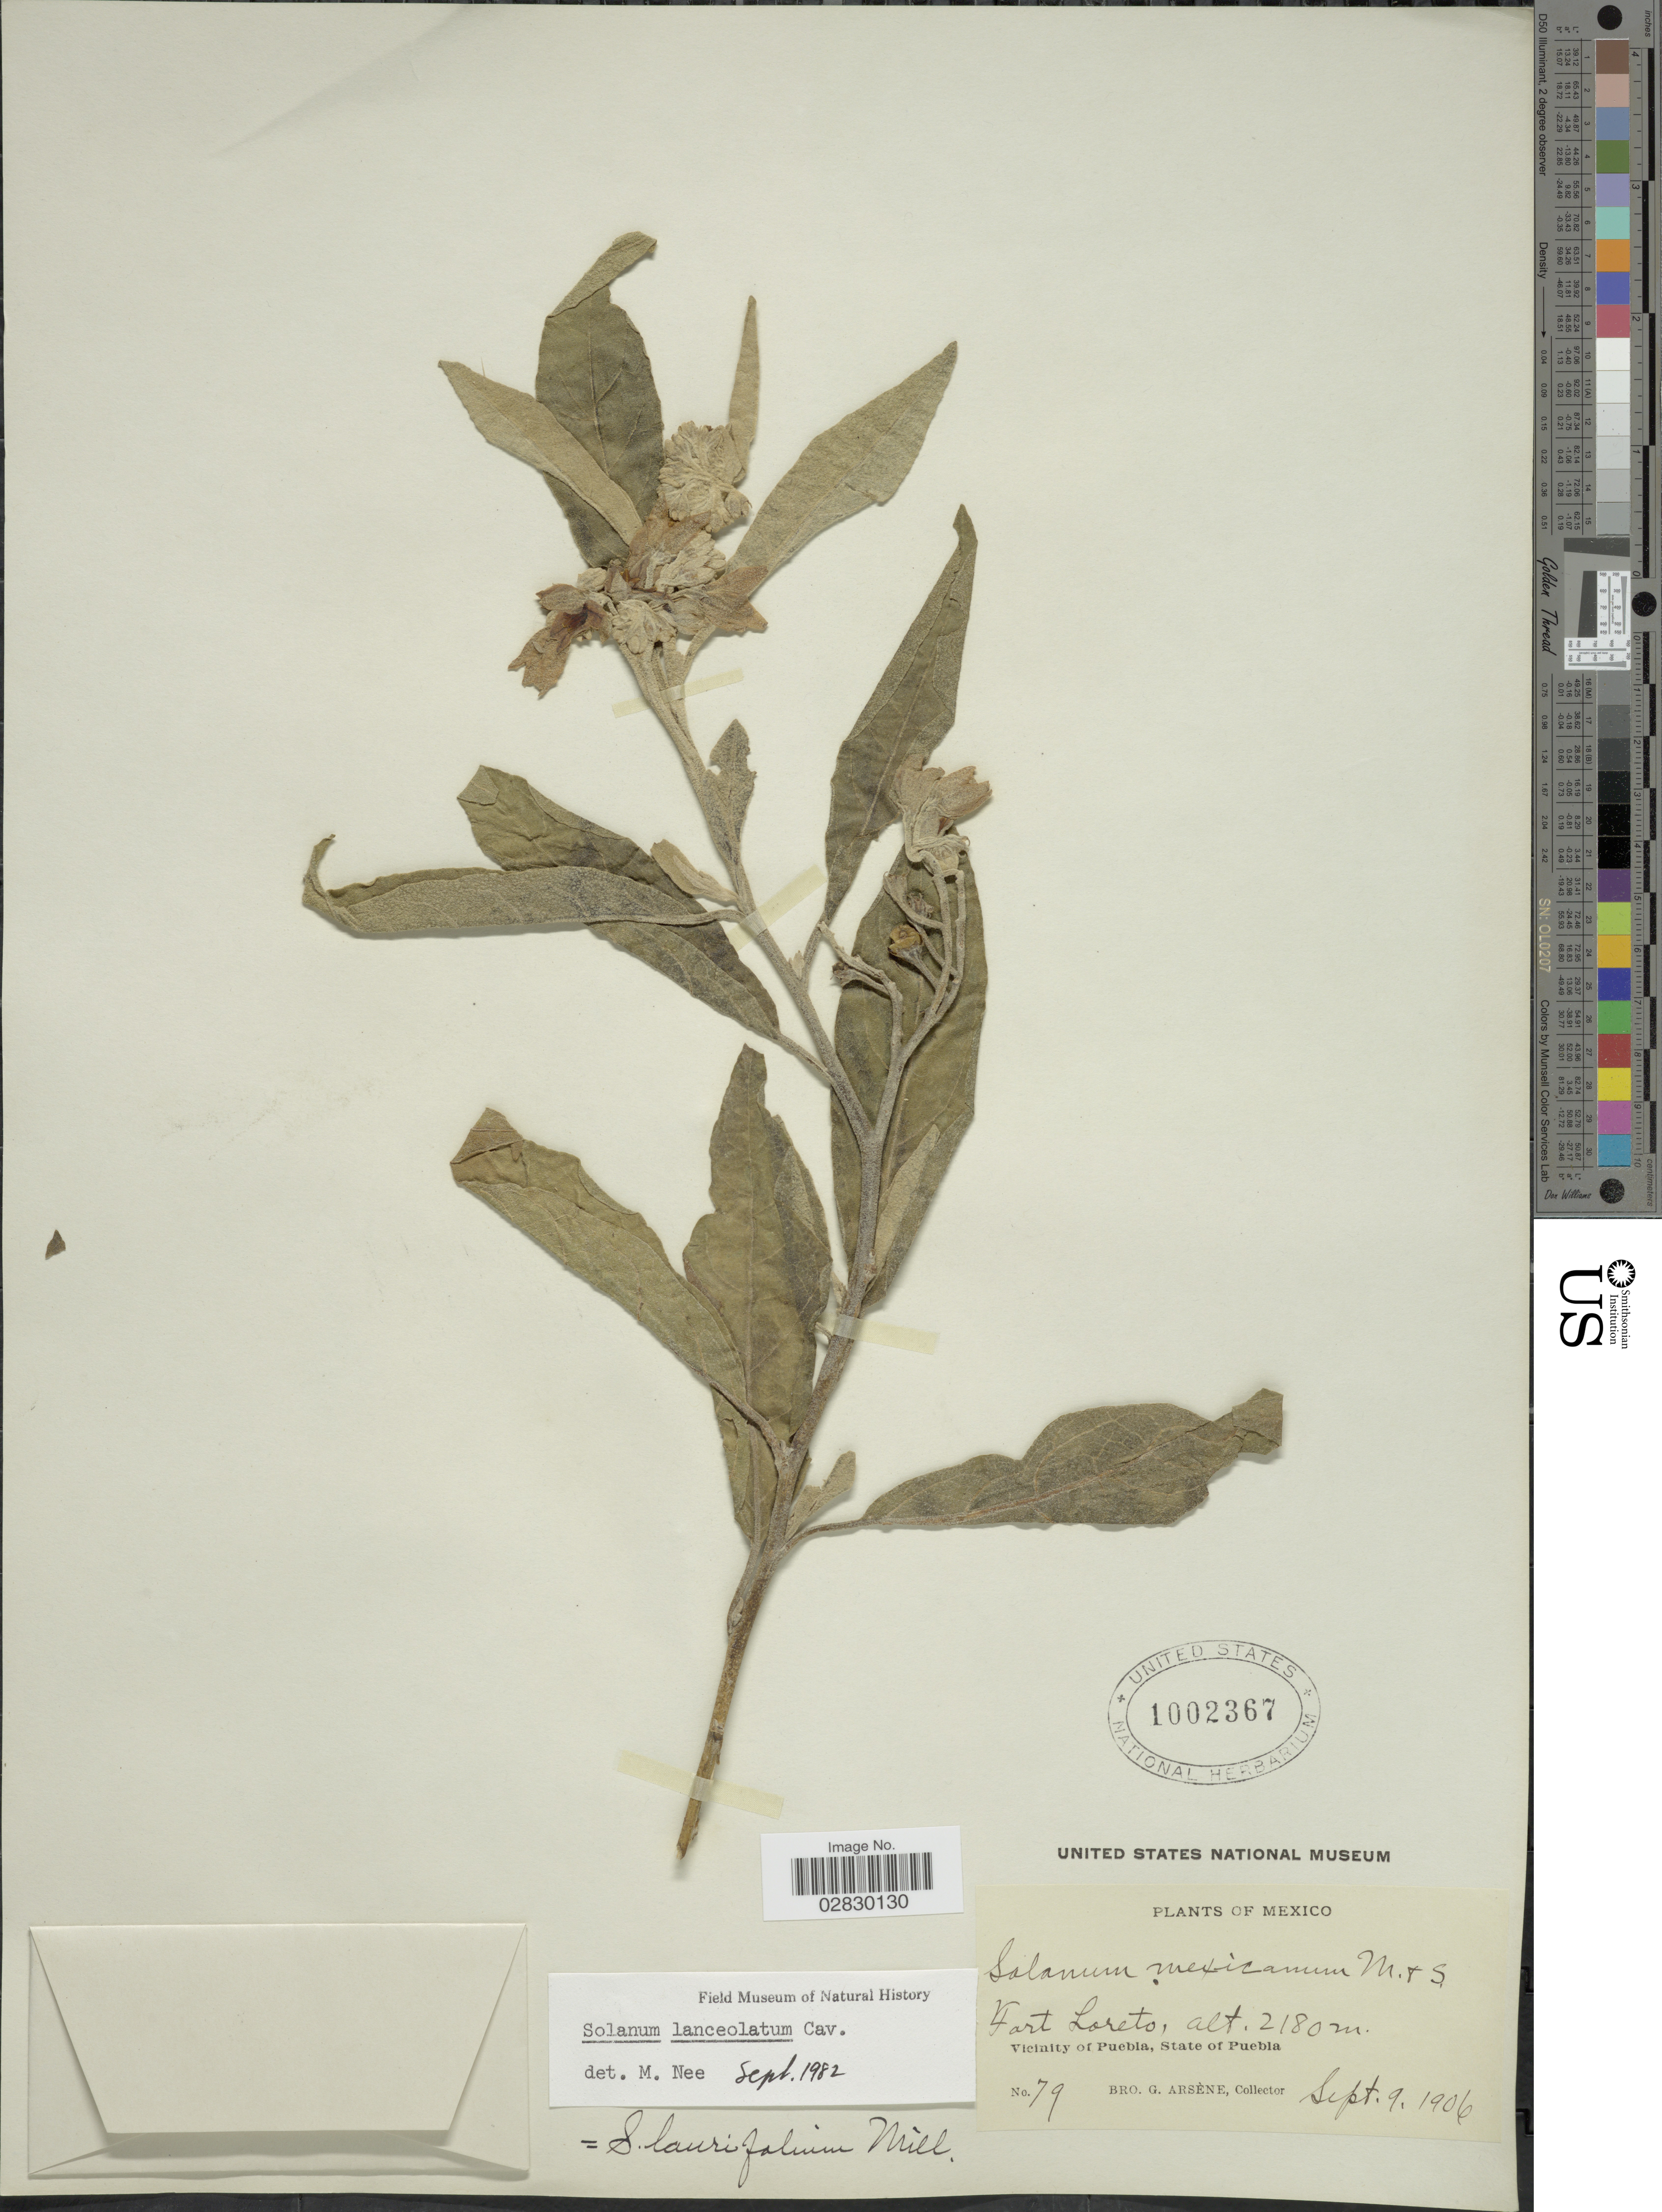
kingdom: Plantae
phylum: Tracheophyta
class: Magnoliopsida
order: Solanales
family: Solanaceae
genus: Solanum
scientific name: Solanum lanceolatum Berthault, nom. illeg.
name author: Berthault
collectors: Bro. G. Arsène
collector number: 79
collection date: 1906-09-09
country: Mexico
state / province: Puebla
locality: Fort Loreto, Vicinity of Puebla.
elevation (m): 2180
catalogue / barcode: US 1002367